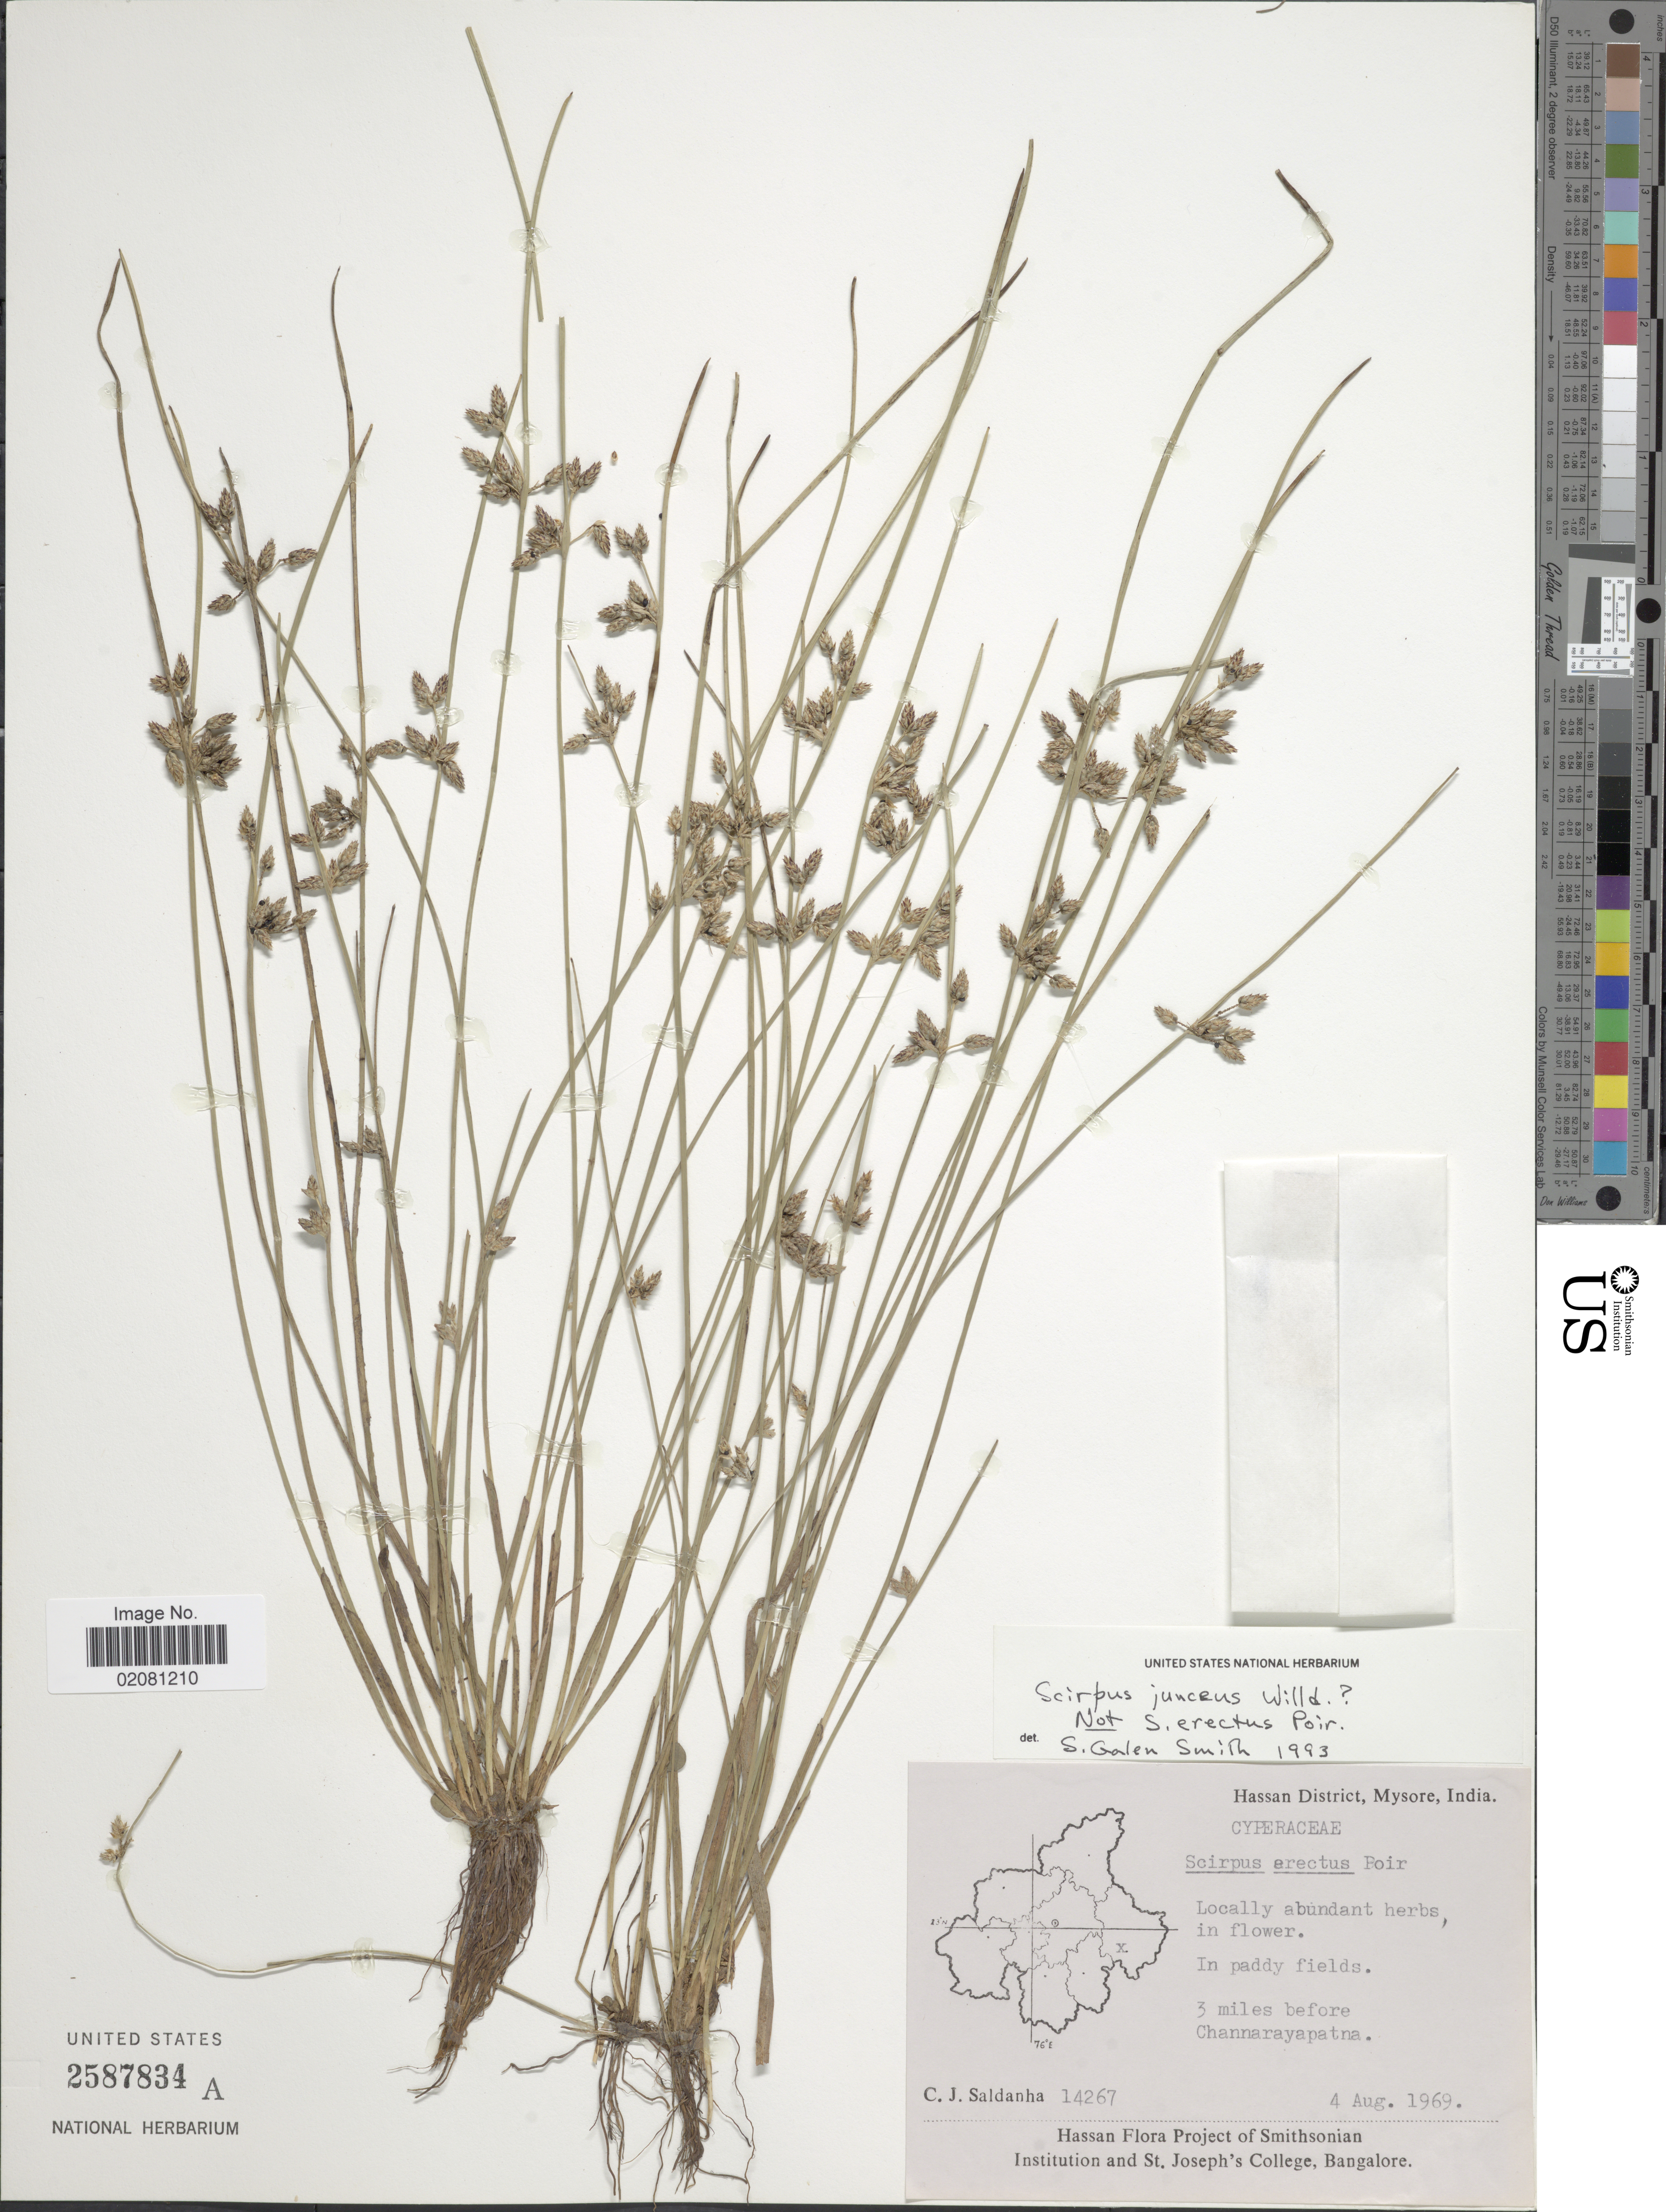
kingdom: Plantae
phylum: Tracheophyta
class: Liliopsida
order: Poales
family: Cyperaceae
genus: Schoenoplectus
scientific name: Schoenoplectus sp.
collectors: C. J. Saldanha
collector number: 14267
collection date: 1969-08-04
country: India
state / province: Karnataka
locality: Hassan District, Mysore, in paddy fields, 3 miles before Channarayapatna.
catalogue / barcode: US 2587834A